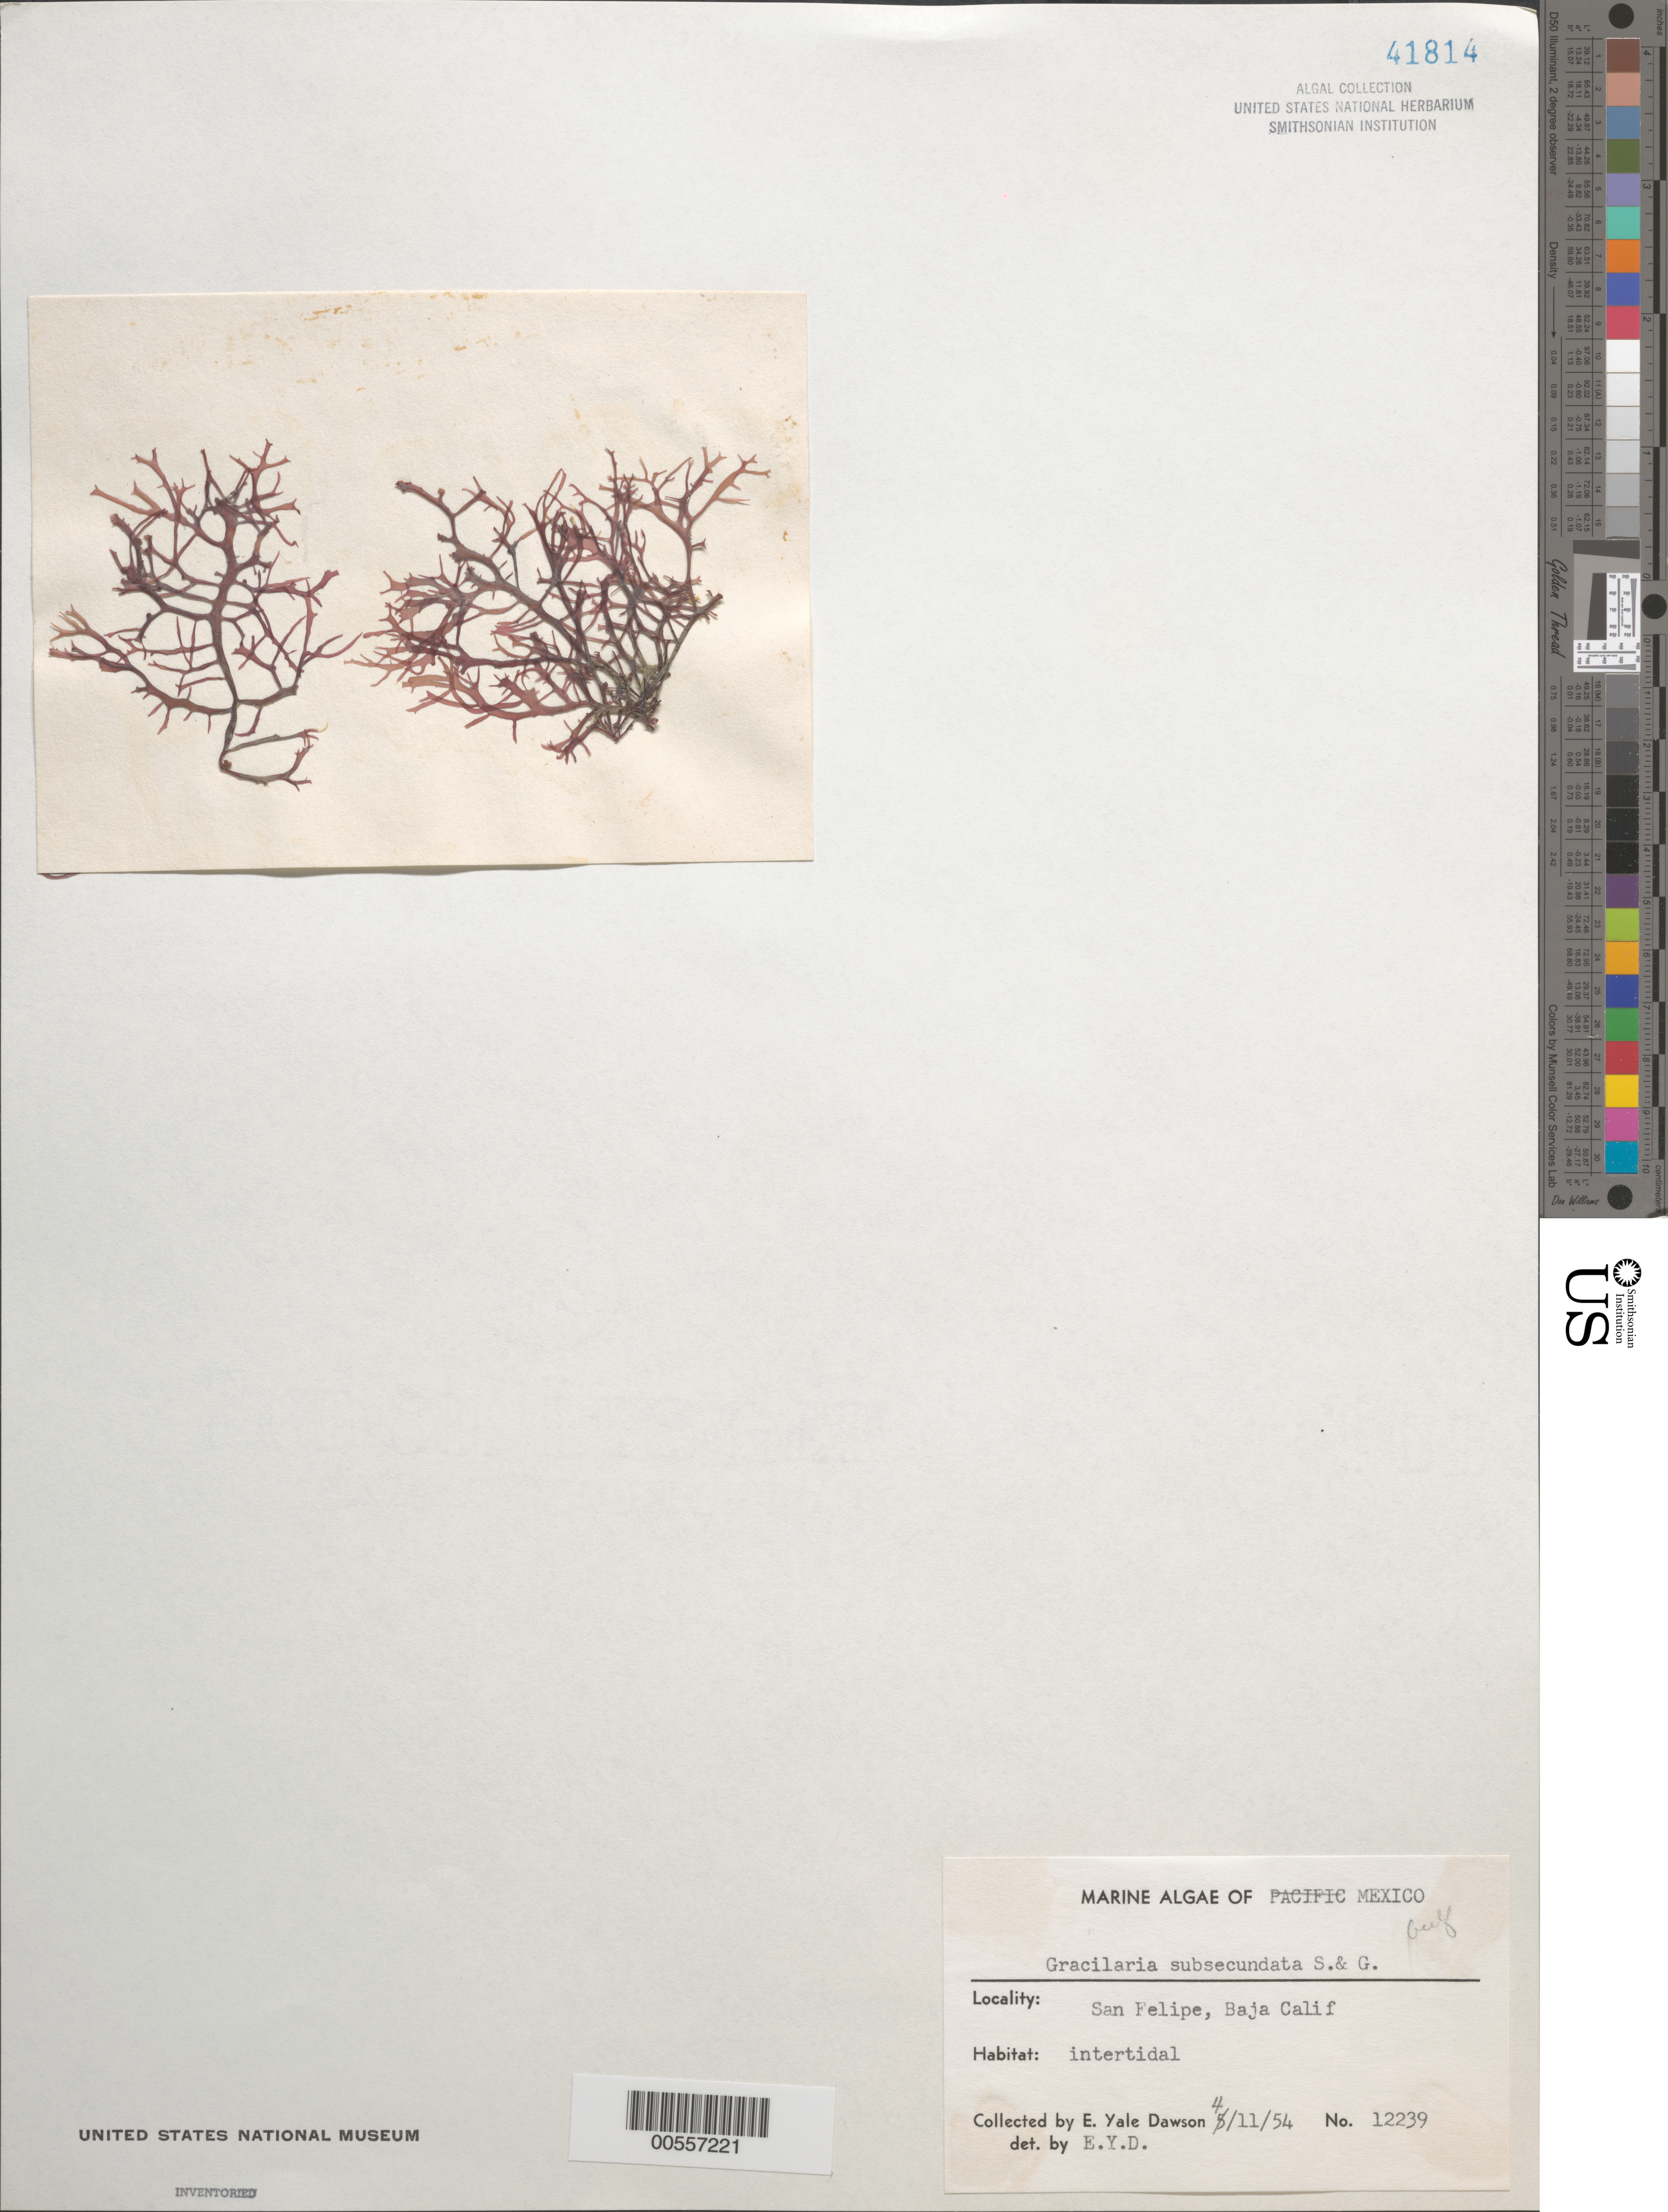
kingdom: Plantae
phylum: Rhodophyta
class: Florideophyceae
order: Gracilariales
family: Gracilariaceae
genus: Gracilaria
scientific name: Gracilaria subsecundata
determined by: Dawson, E. Y.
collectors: E. Y. Dawson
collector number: EYD 12239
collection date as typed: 11 Apr 1954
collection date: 1954-04-11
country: Mexico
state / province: Baja California Norte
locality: San Felipe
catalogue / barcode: US 41814